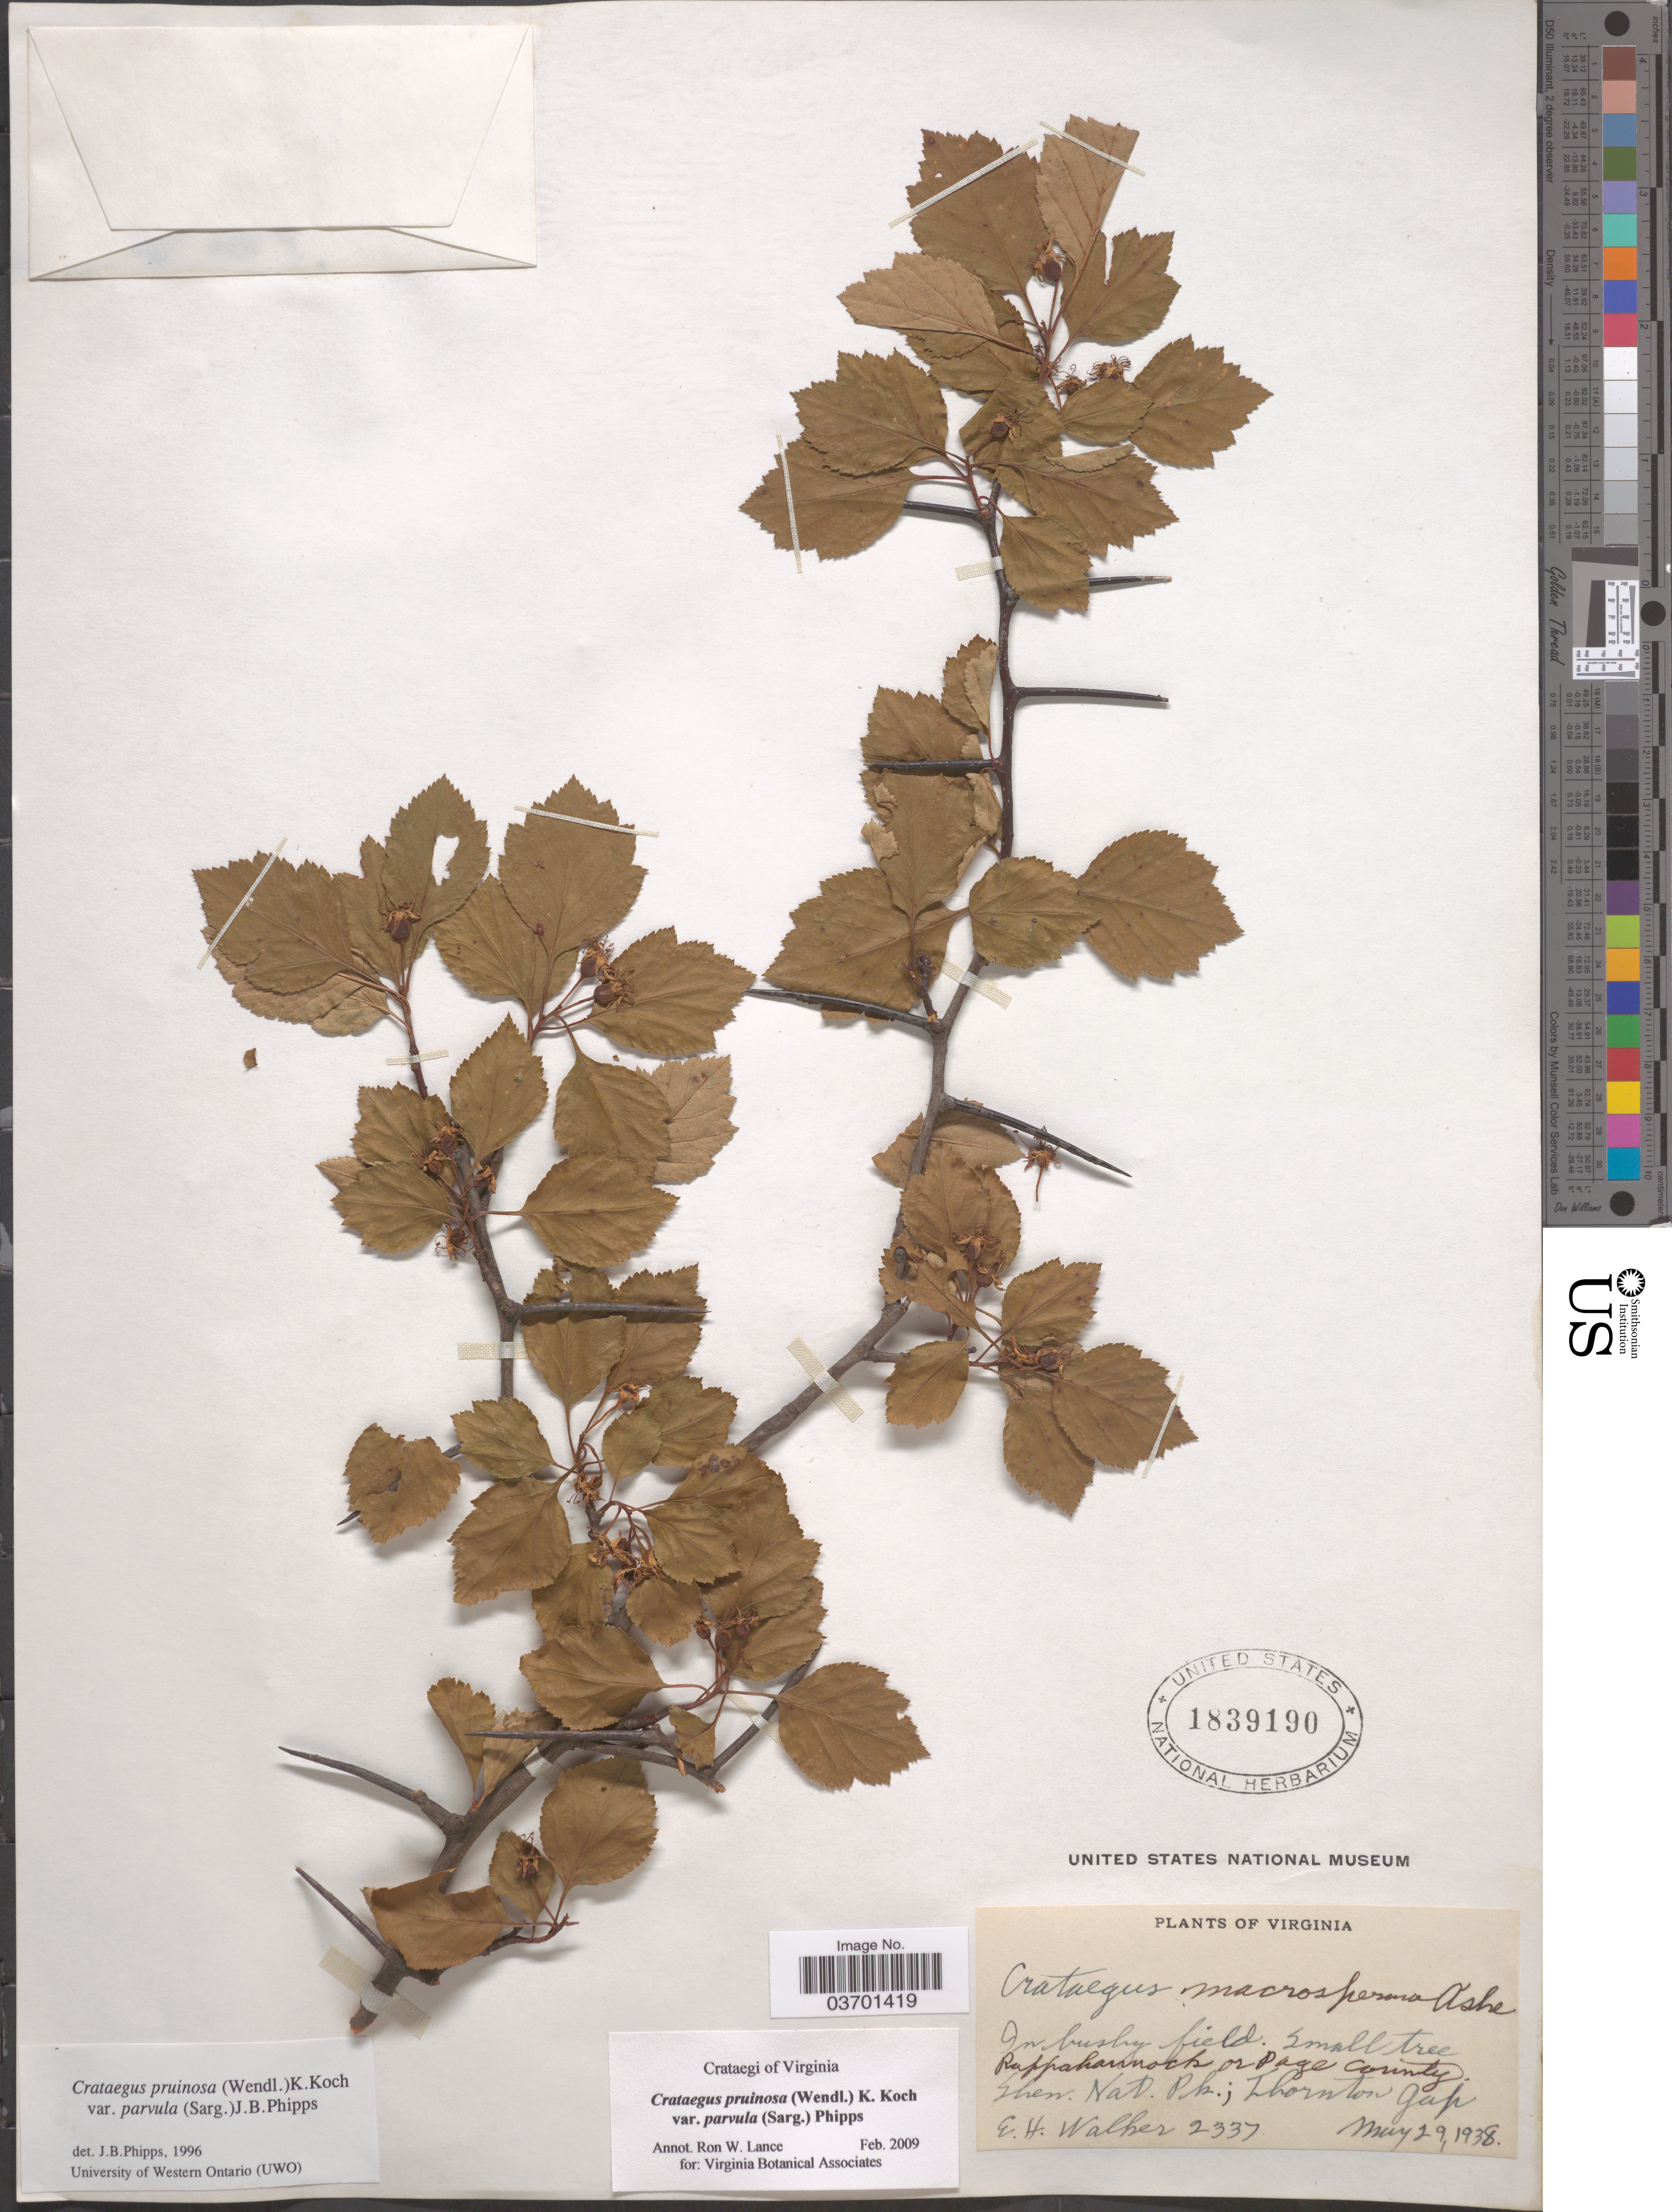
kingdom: Plantae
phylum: Tracheophyta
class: Magnoliopsida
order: Rosales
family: Rosaceae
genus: Crataegus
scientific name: Crataegus pruinosa var. parvula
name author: (Sarg.) J.B. Phipps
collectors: E. H. Walker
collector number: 2337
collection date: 1938-05-29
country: United States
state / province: Virginia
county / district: Page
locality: Rappahannock or Page County. Shen. Nat. Pk.; Thornton Gap.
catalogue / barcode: US 1839190